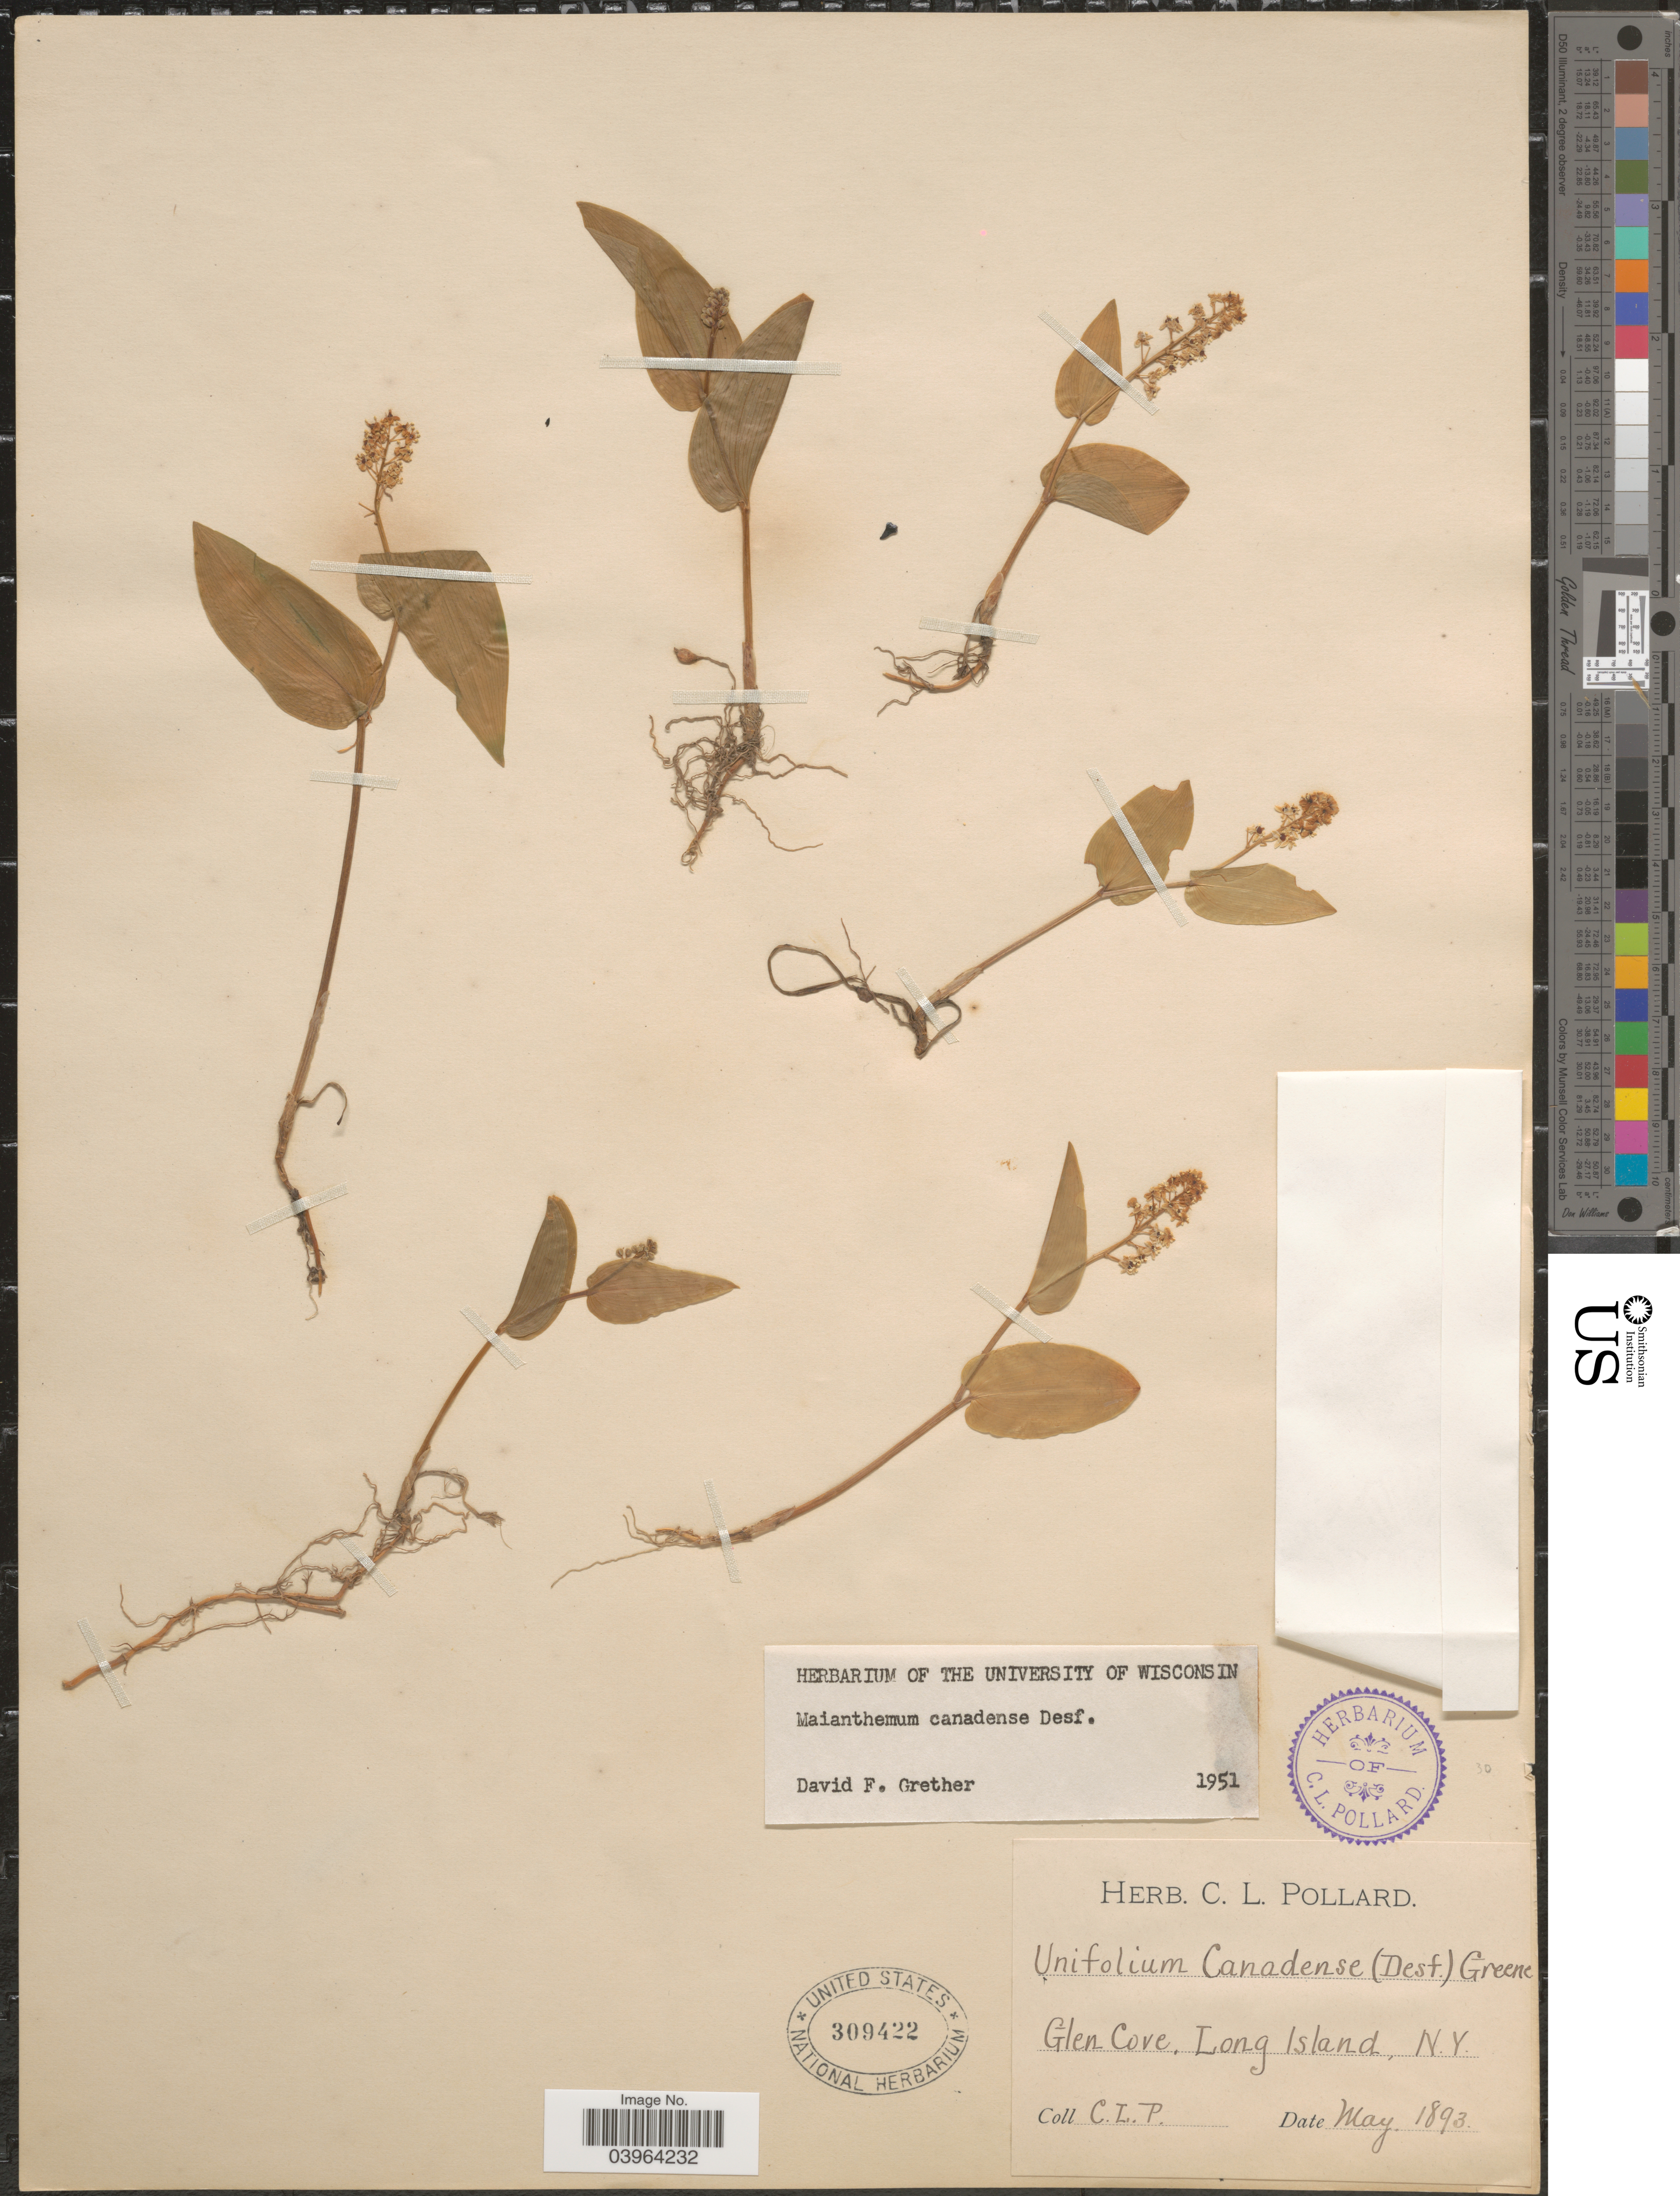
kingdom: Plantae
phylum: Tracheophyta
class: Liliopsida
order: Asparagales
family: Asparagaceae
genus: Maianthemum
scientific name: Maianthemum canadense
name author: Desf.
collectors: C. L. Pollard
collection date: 1893-05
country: United States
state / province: New York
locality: Glen Cove, Long Island.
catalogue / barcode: US 309422